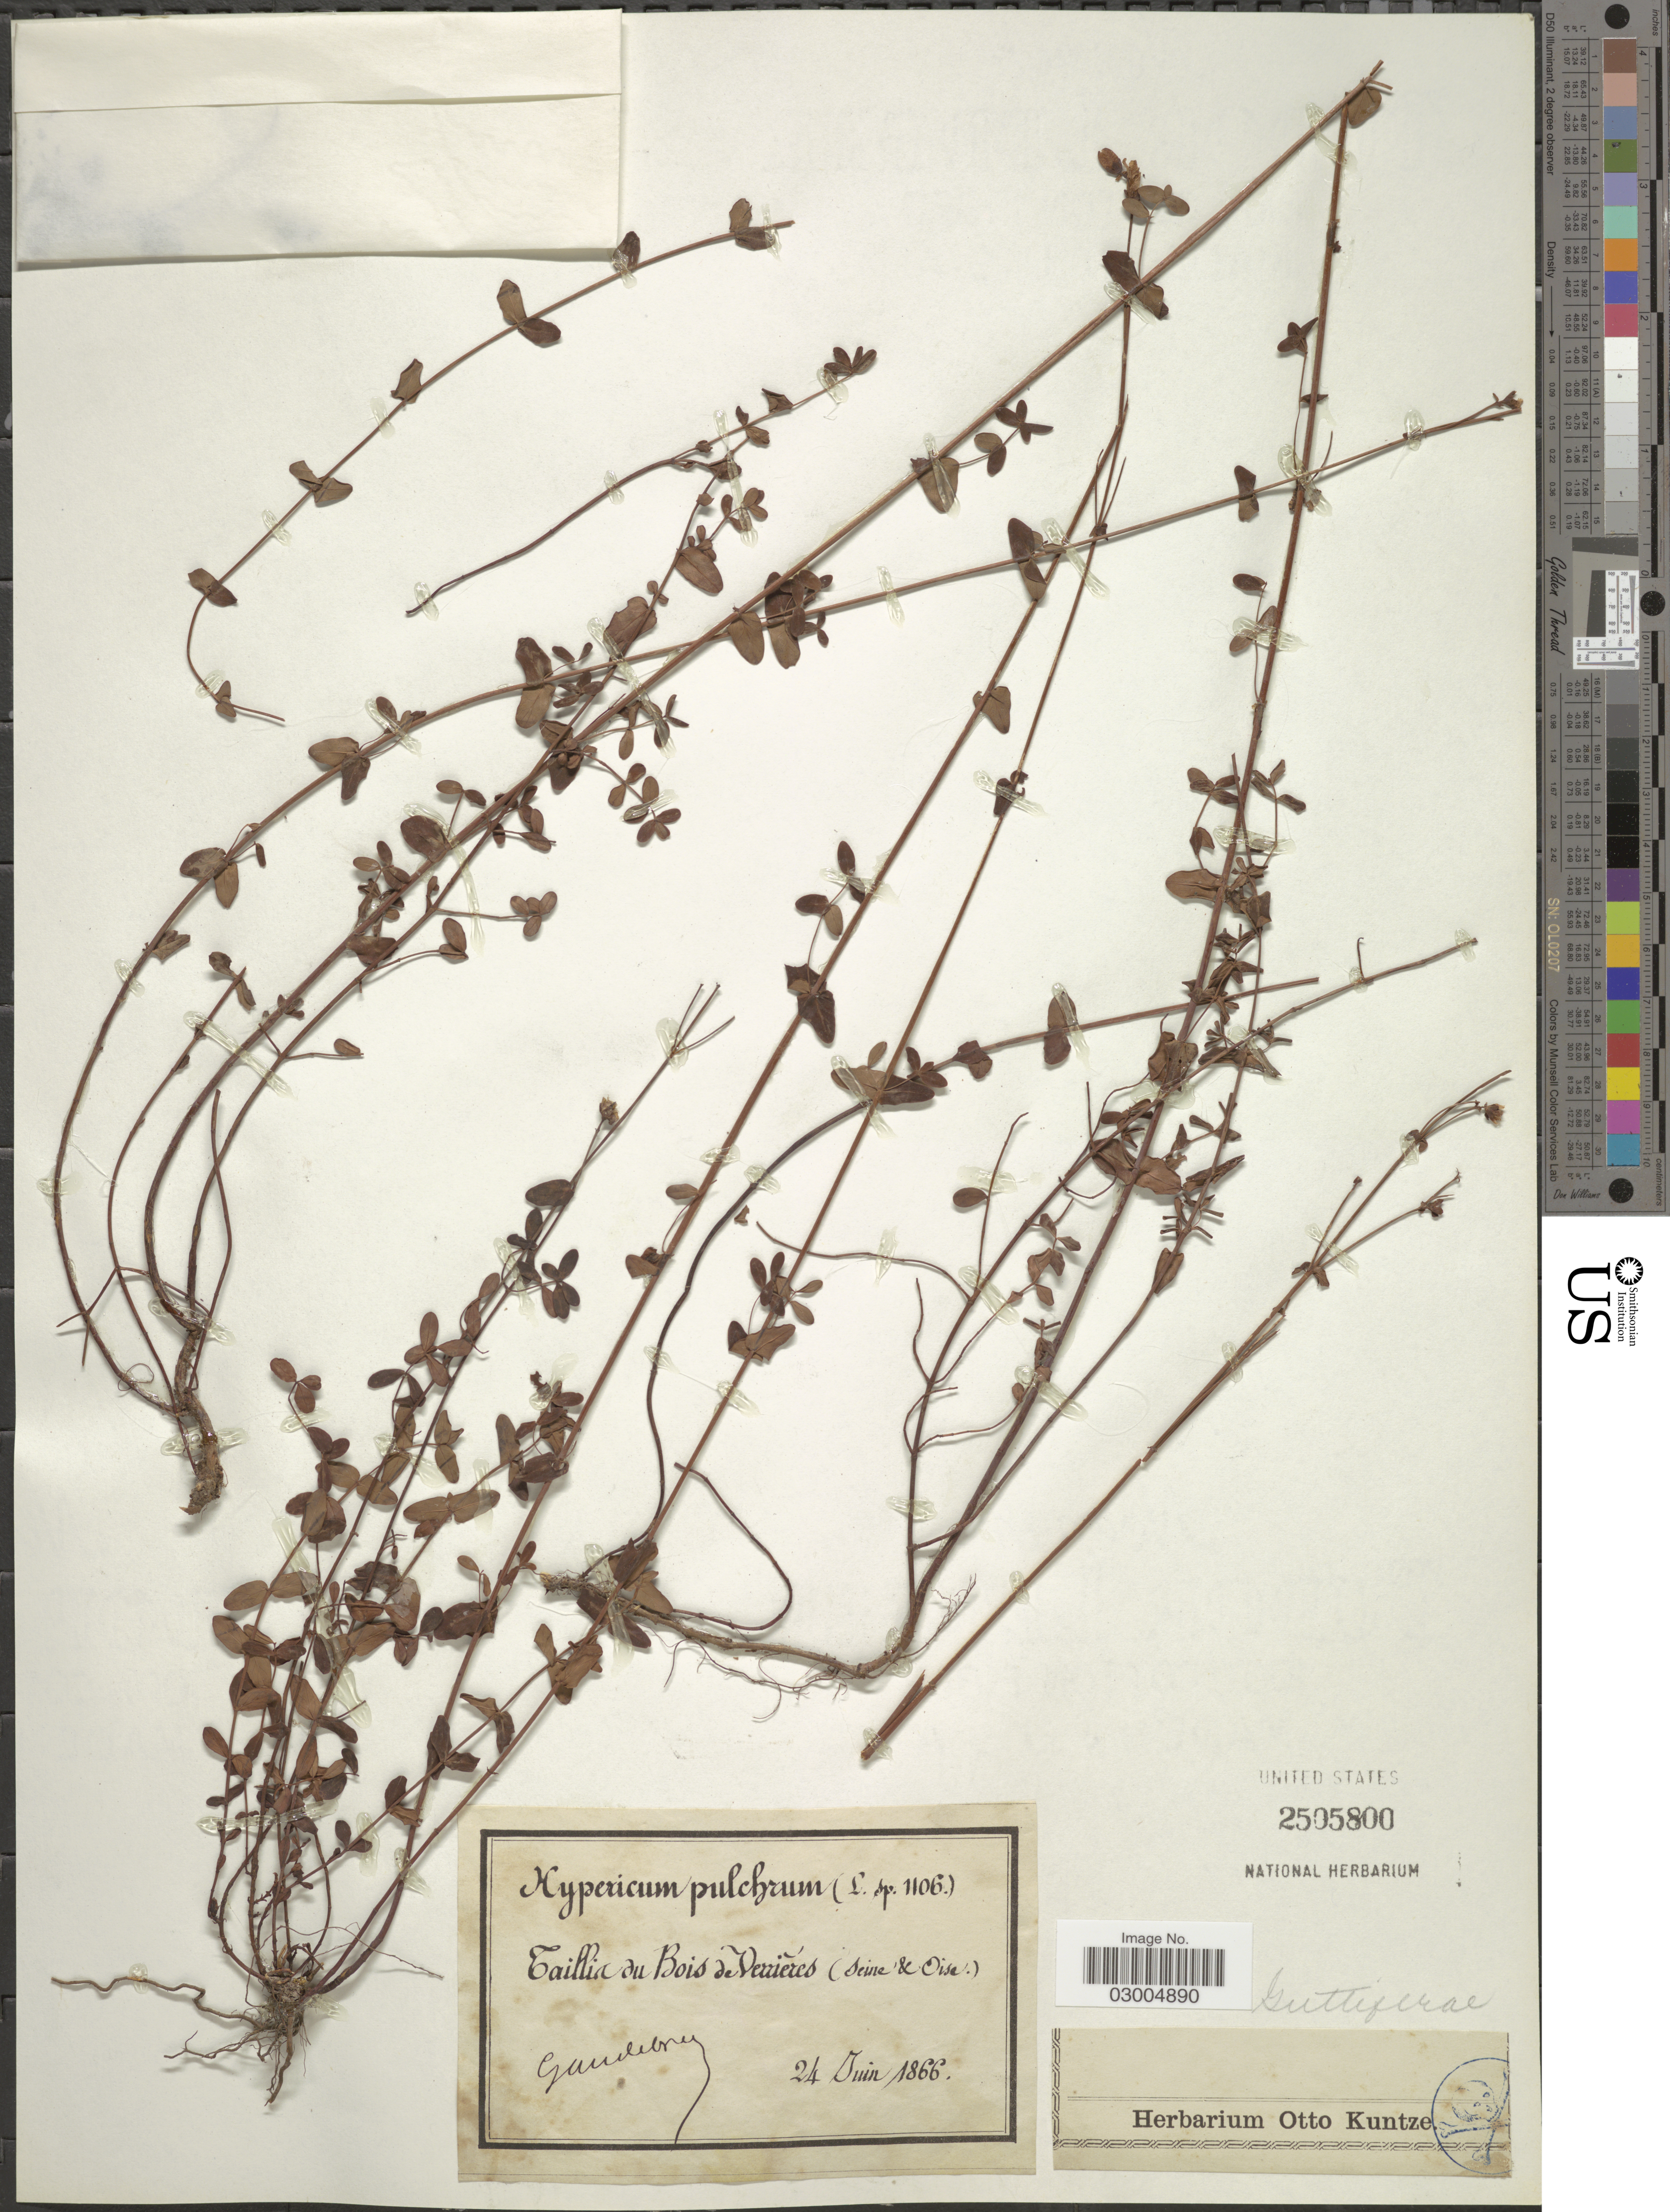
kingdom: Plantae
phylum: Tracheophyta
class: Magnoliopsida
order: Malpighiales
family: Hypericaceae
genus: Hypericum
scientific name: Hypericum pulchrum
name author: L.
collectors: ex herb. Otto Kuntze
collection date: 1866-06-24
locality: Taillia du Bois de Veniêres. (Seine & Oise).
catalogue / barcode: US 2505800